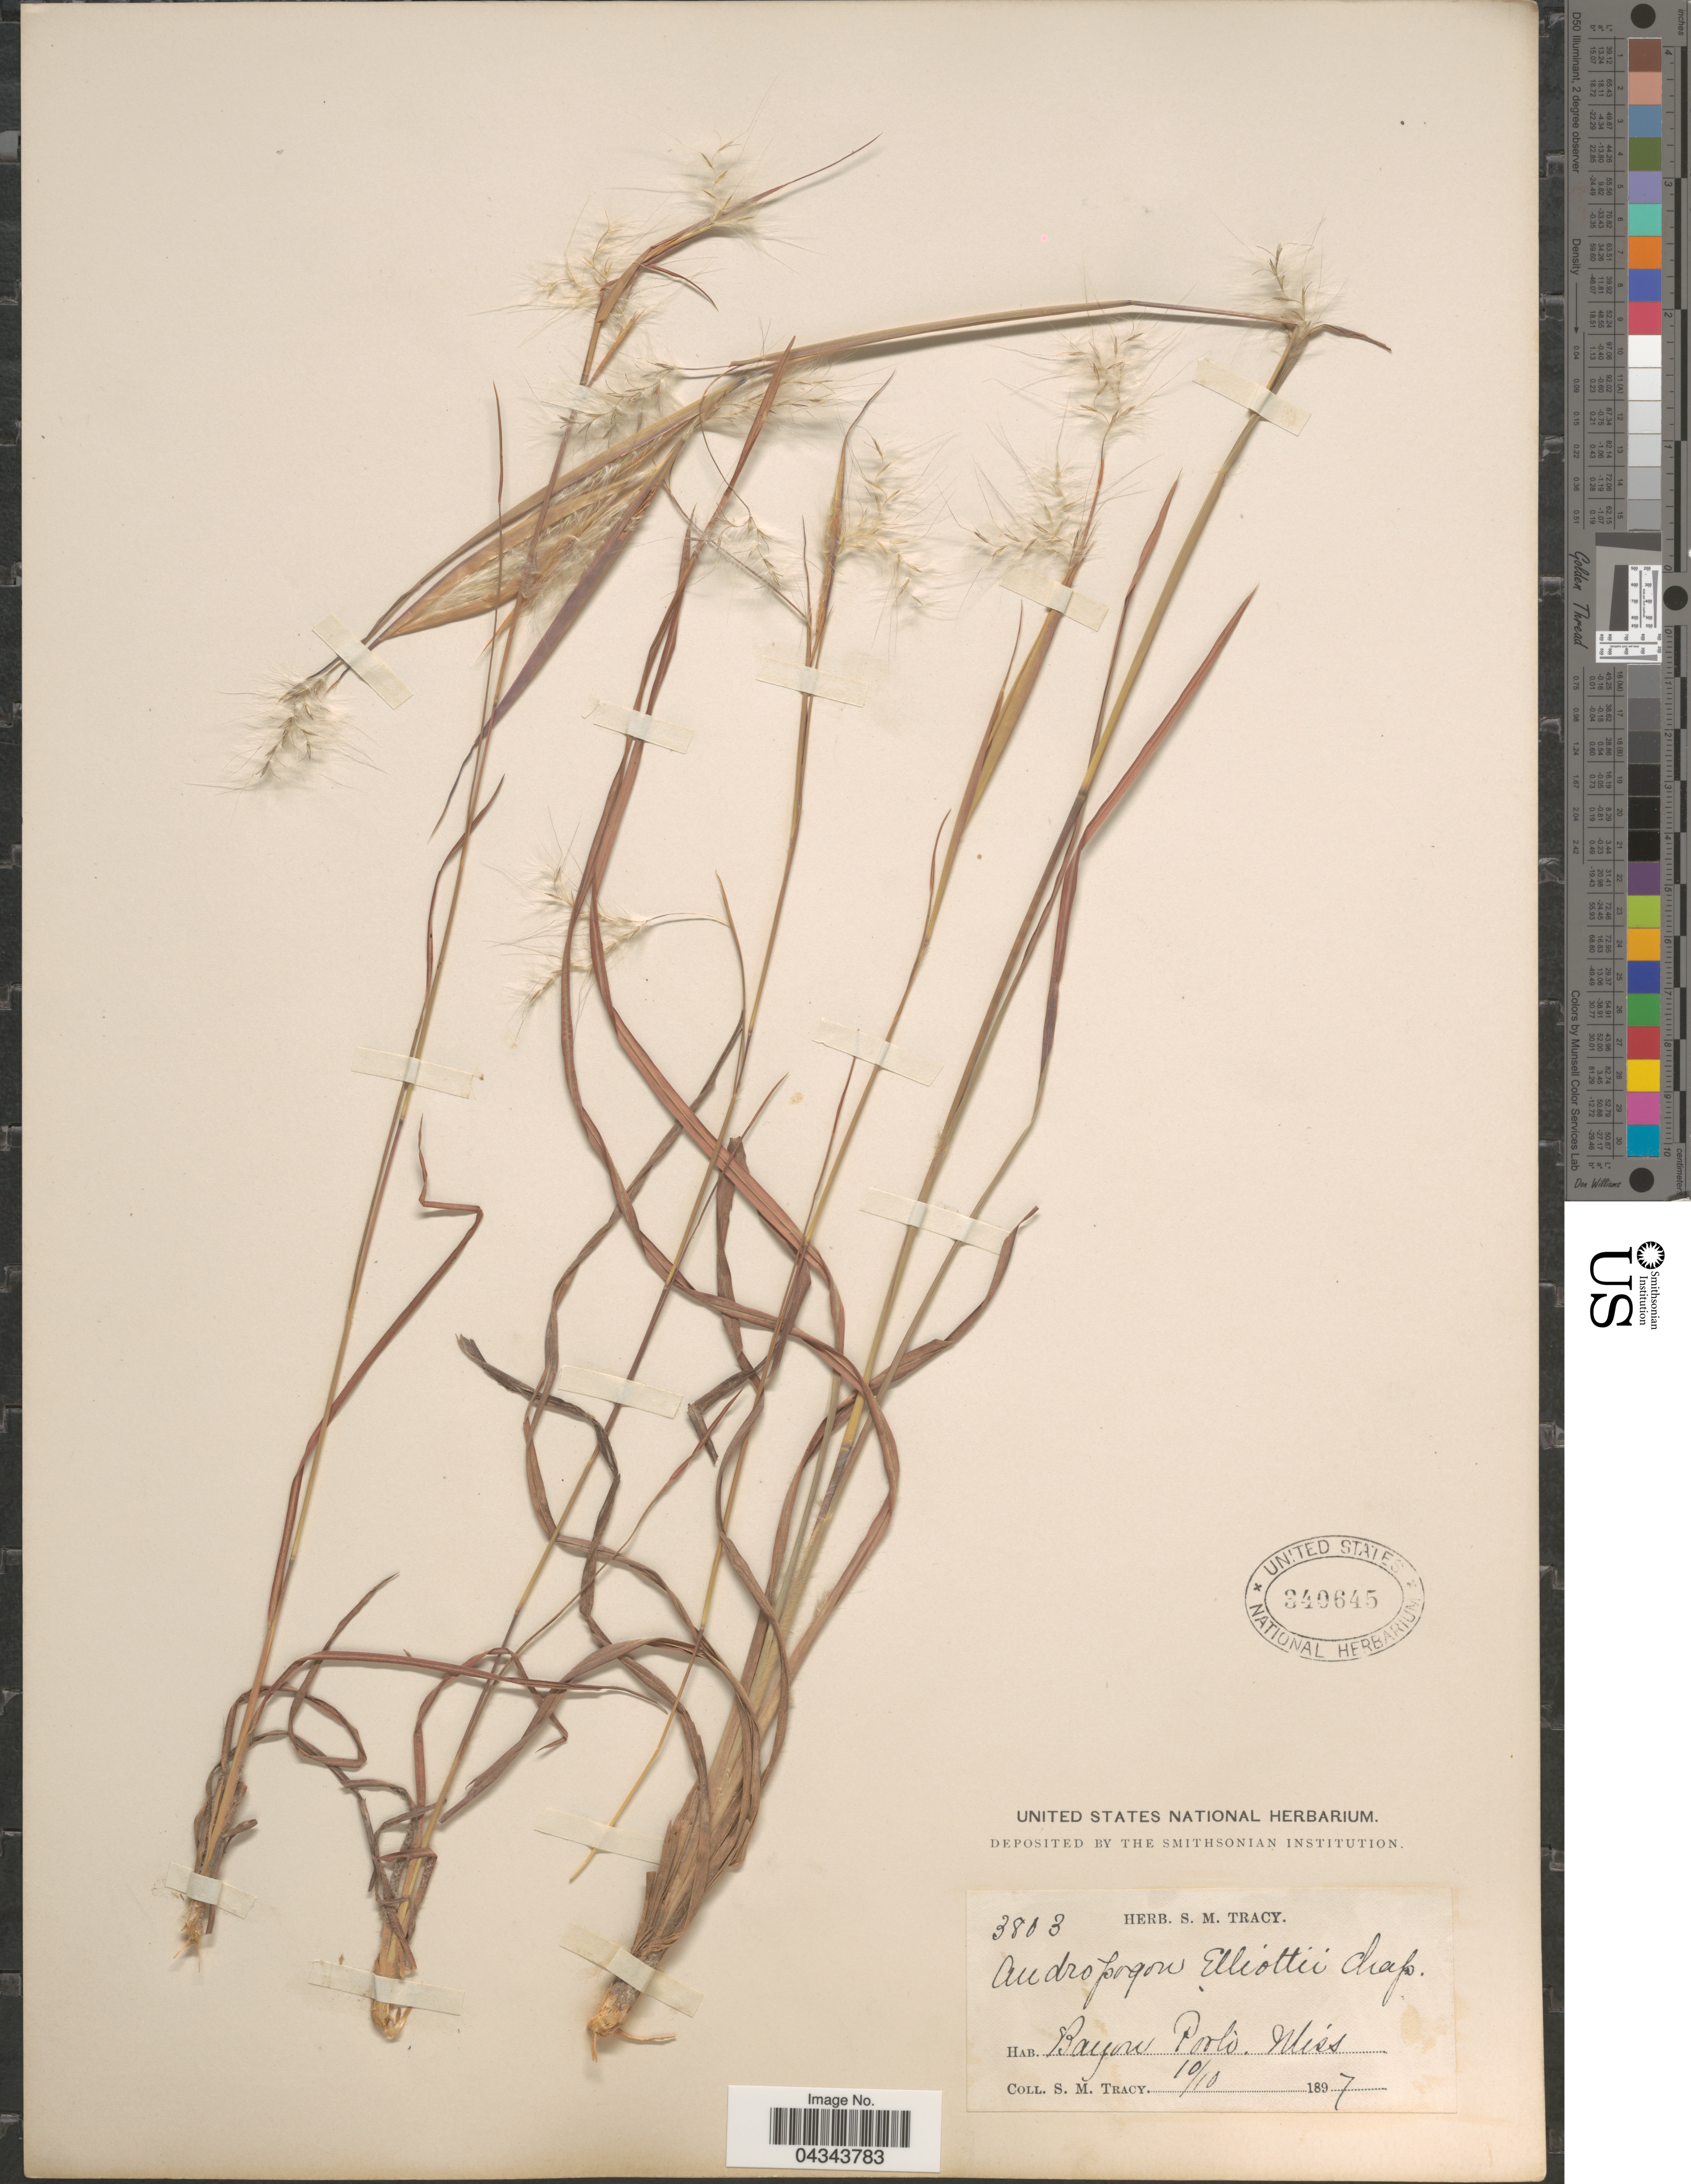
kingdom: Plantae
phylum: Tracheophyta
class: Liliopsida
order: Poales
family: Poaceae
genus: Andropogon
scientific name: Andropogon ternarius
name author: Michx.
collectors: S. M. Tracy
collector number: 3803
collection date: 1897-10-10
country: United States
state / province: Mississippi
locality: Bayou Pools.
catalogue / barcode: US 340645